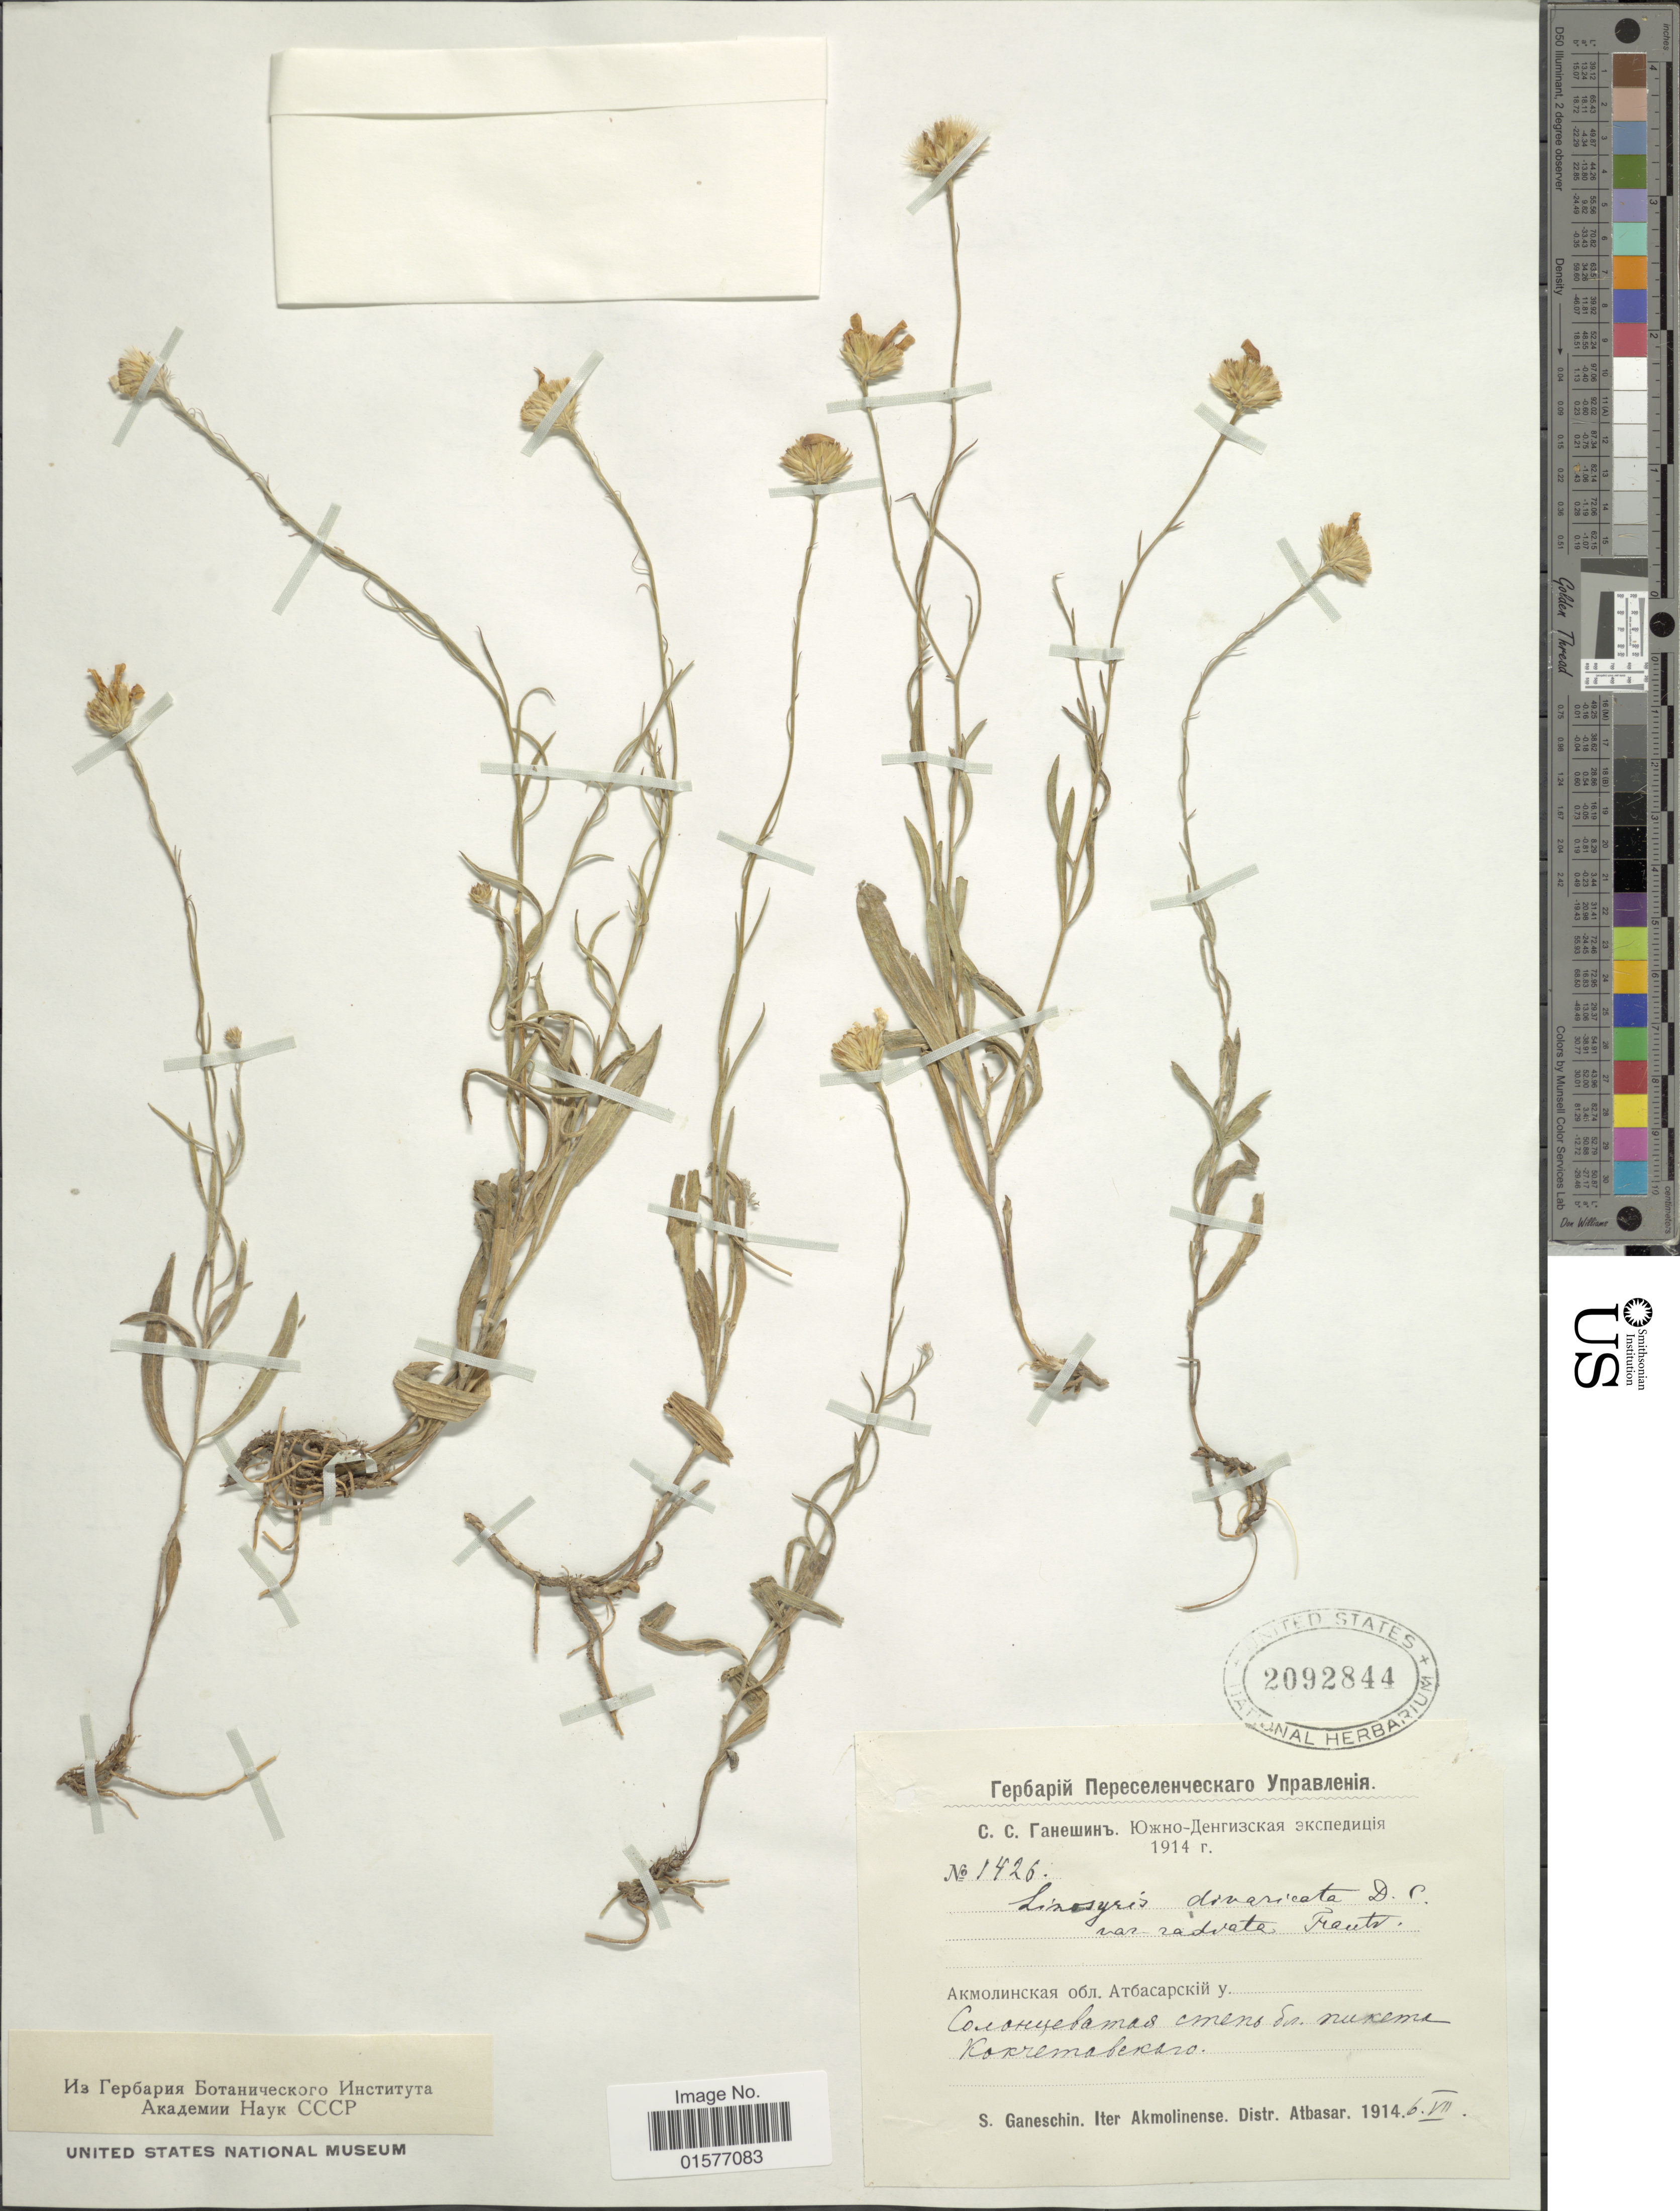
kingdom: Plantae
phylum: Tracheophyta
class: Magnoliopsida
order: Asterales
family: Asteraceae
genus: Linosyris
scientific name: Linosyris divaricata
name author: (Fisch. ex M. Bieb.) DC.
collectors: S. Ganeschin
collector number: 1426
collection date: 1914-07-06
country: Kazakhstan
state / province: Aqmola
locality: Steppe near Kokshetau.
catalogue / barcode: US 2092844